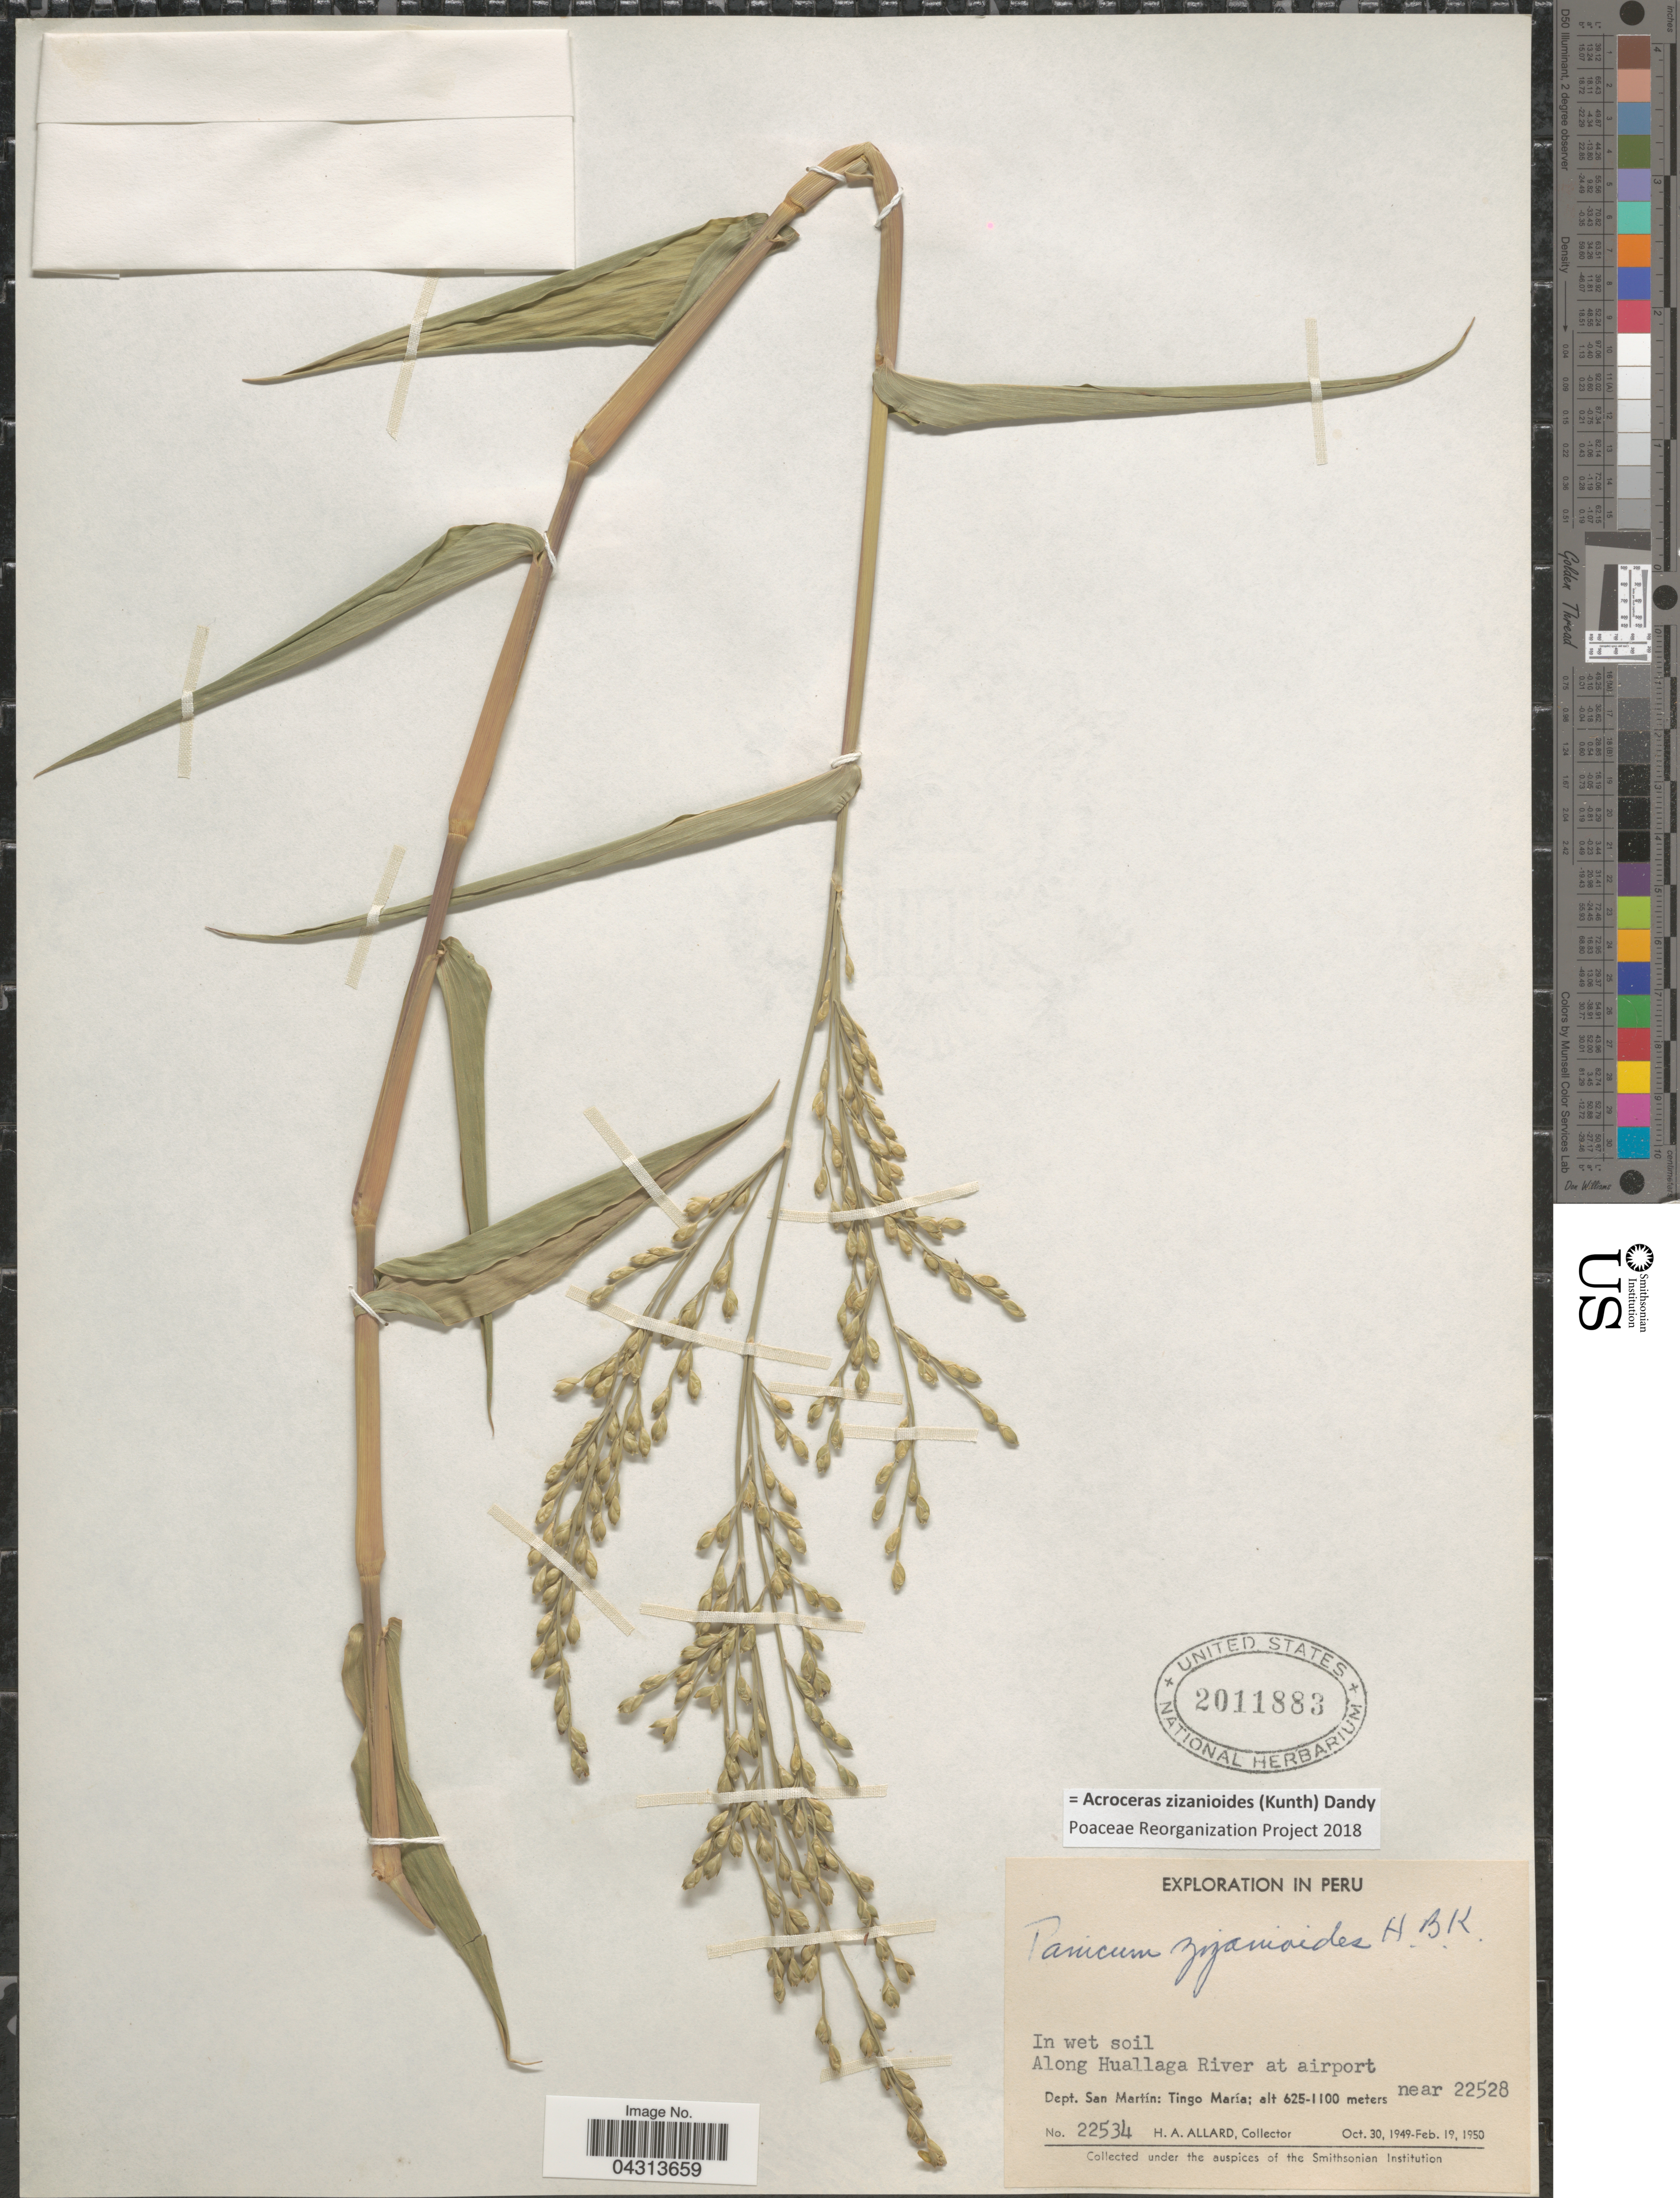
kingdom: Plantae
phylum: Tracheophyta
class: Liliopsida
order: Poales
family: Poaceae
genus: Acroceras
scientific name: Acroceras zizanioides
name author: (Kunth) Dandy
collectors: H. A. Allard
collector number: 22534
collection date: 1949-10-30/1950-02-19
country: Peru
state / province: San Martín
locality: Exploration in Peru. Along Huallaga River at airport. Dept. San Martín: Tingo María; near 22528.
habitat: in wet soil along river at airport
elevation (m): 625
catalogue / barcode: US 2011883